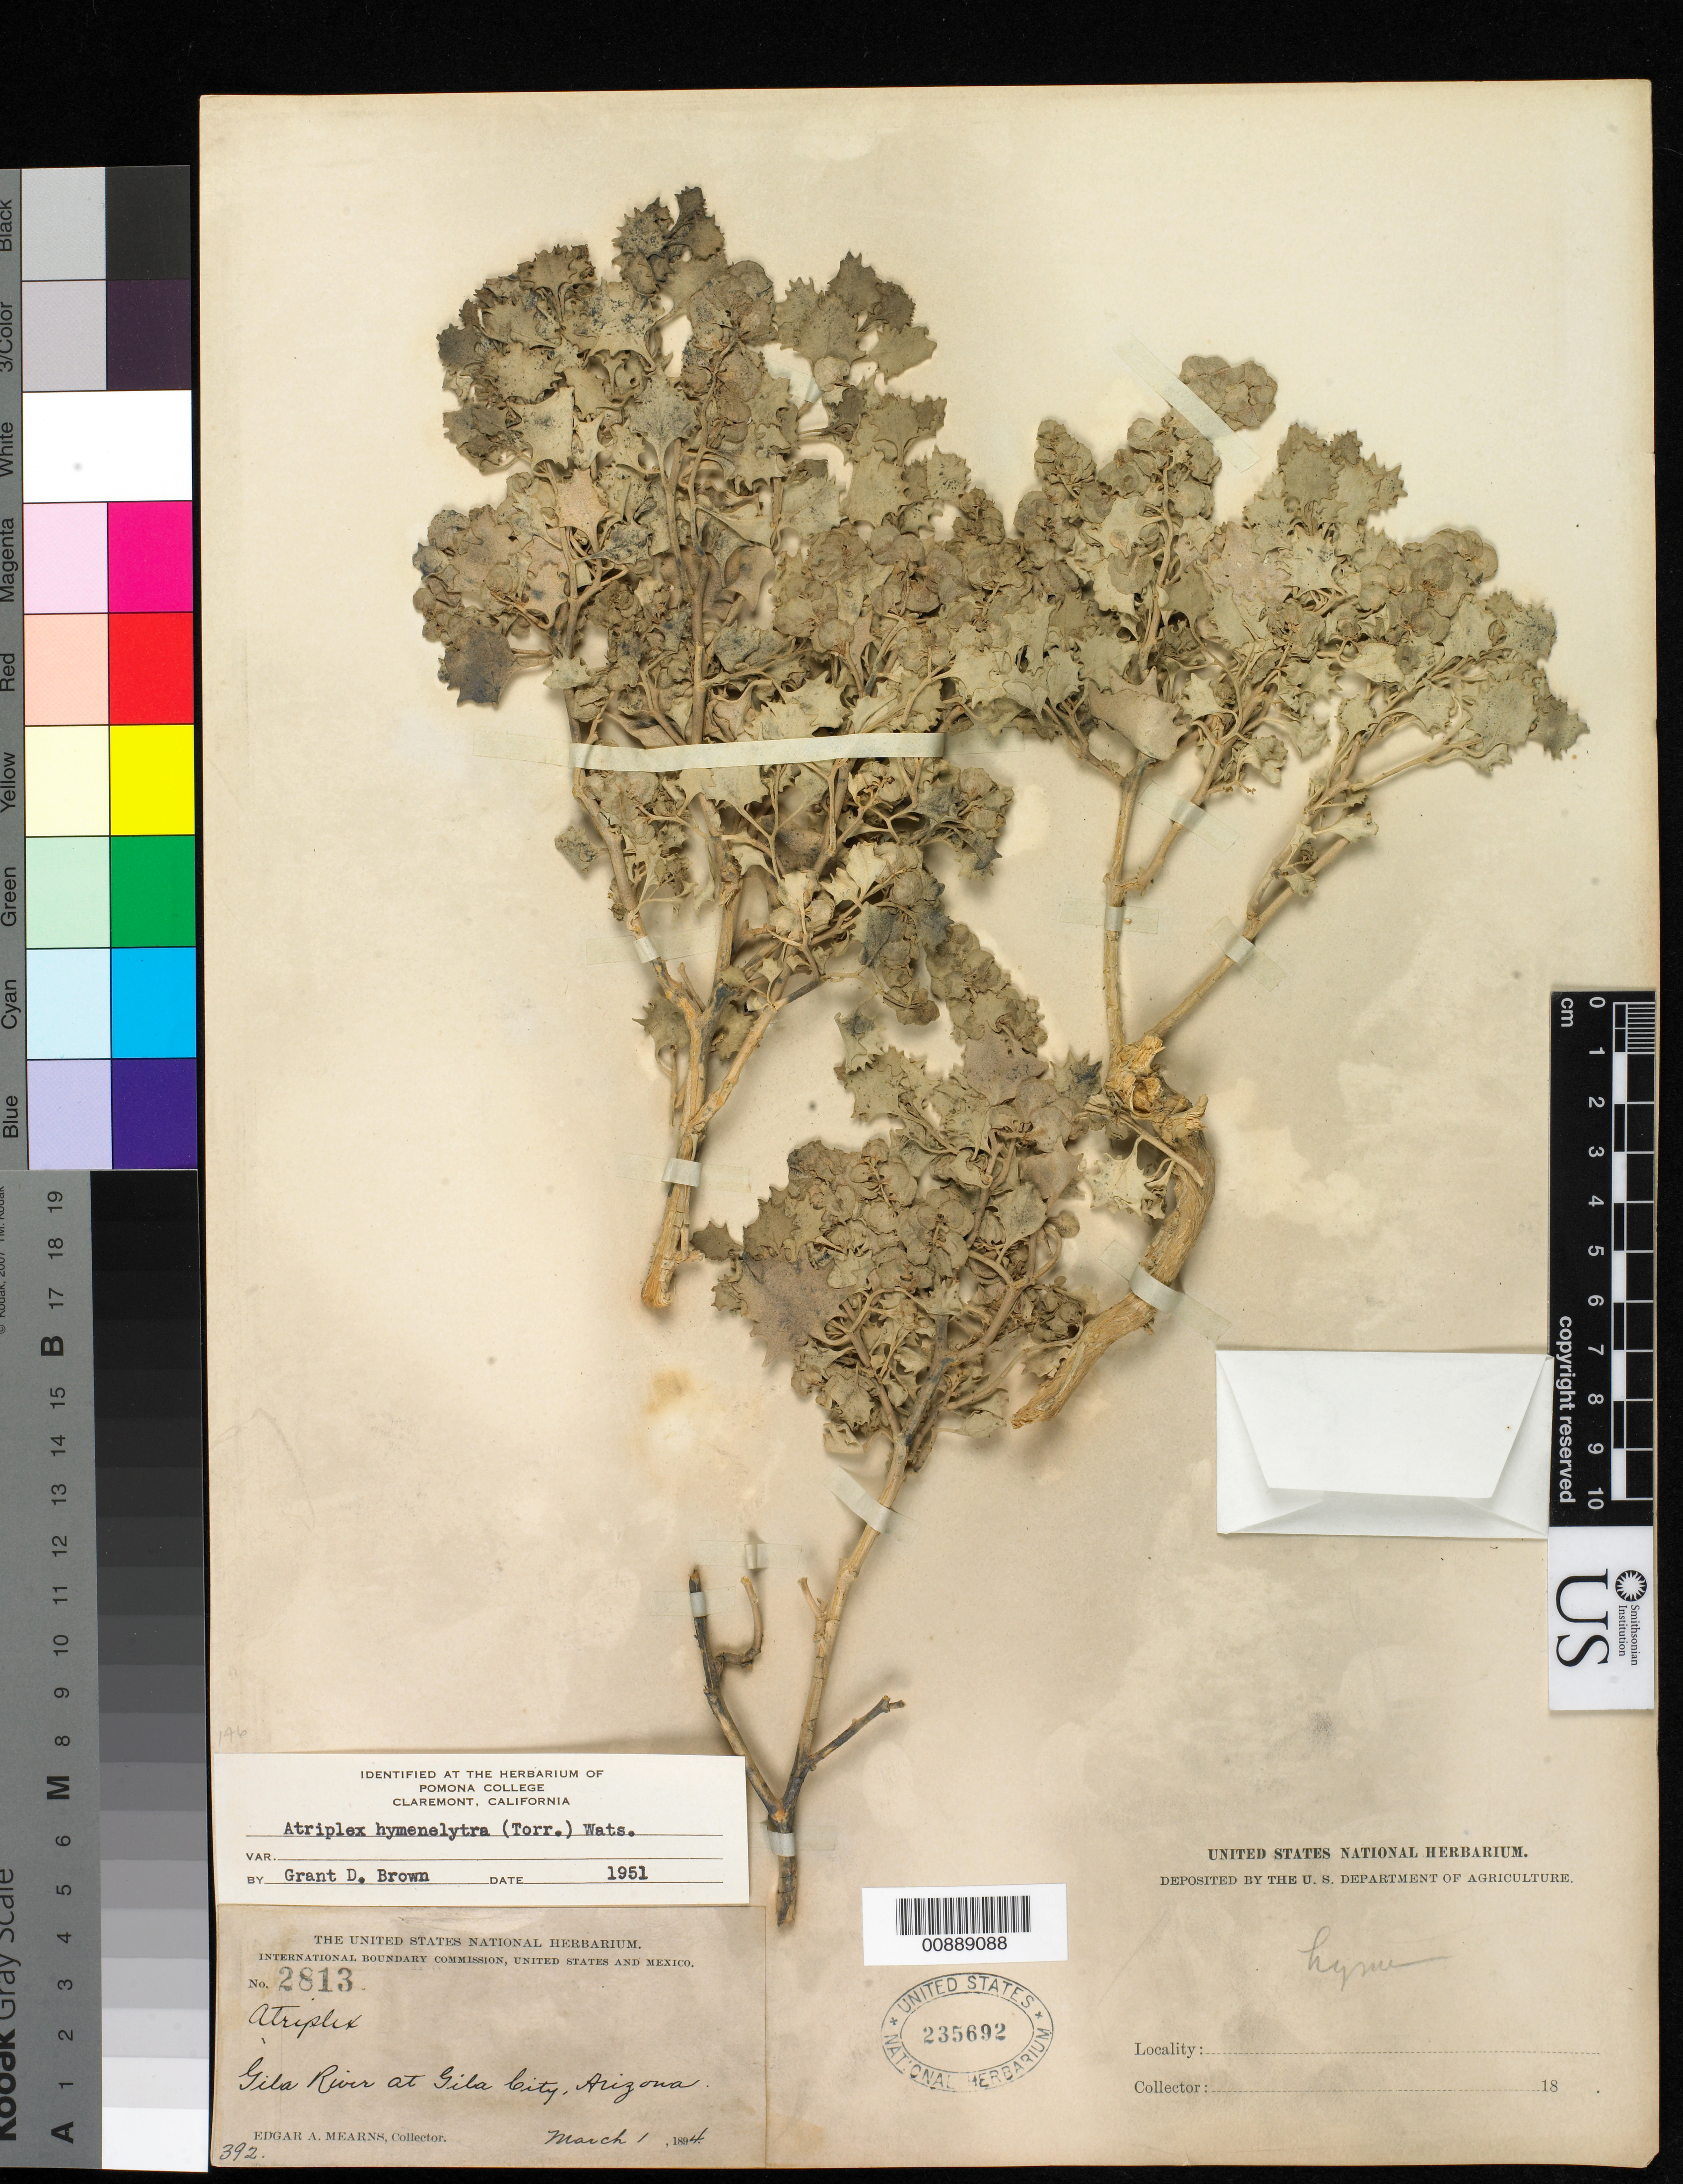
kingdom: Plantae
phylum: Tracheophyta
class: Magnoliopsida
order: Caryophyllales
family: Amaranthaceae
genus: Atriplex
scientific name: Atriplex hymenelytra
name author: (Torr.) S. Watson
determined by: Brown, G. D.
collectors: E. A. Mearns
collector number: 2813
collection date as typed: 01 Mar 1894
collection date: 1894-03-01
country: United States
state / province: Arizona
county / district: Yuma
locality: Gila River at Gila City, Arizona.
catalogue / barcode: US 235692